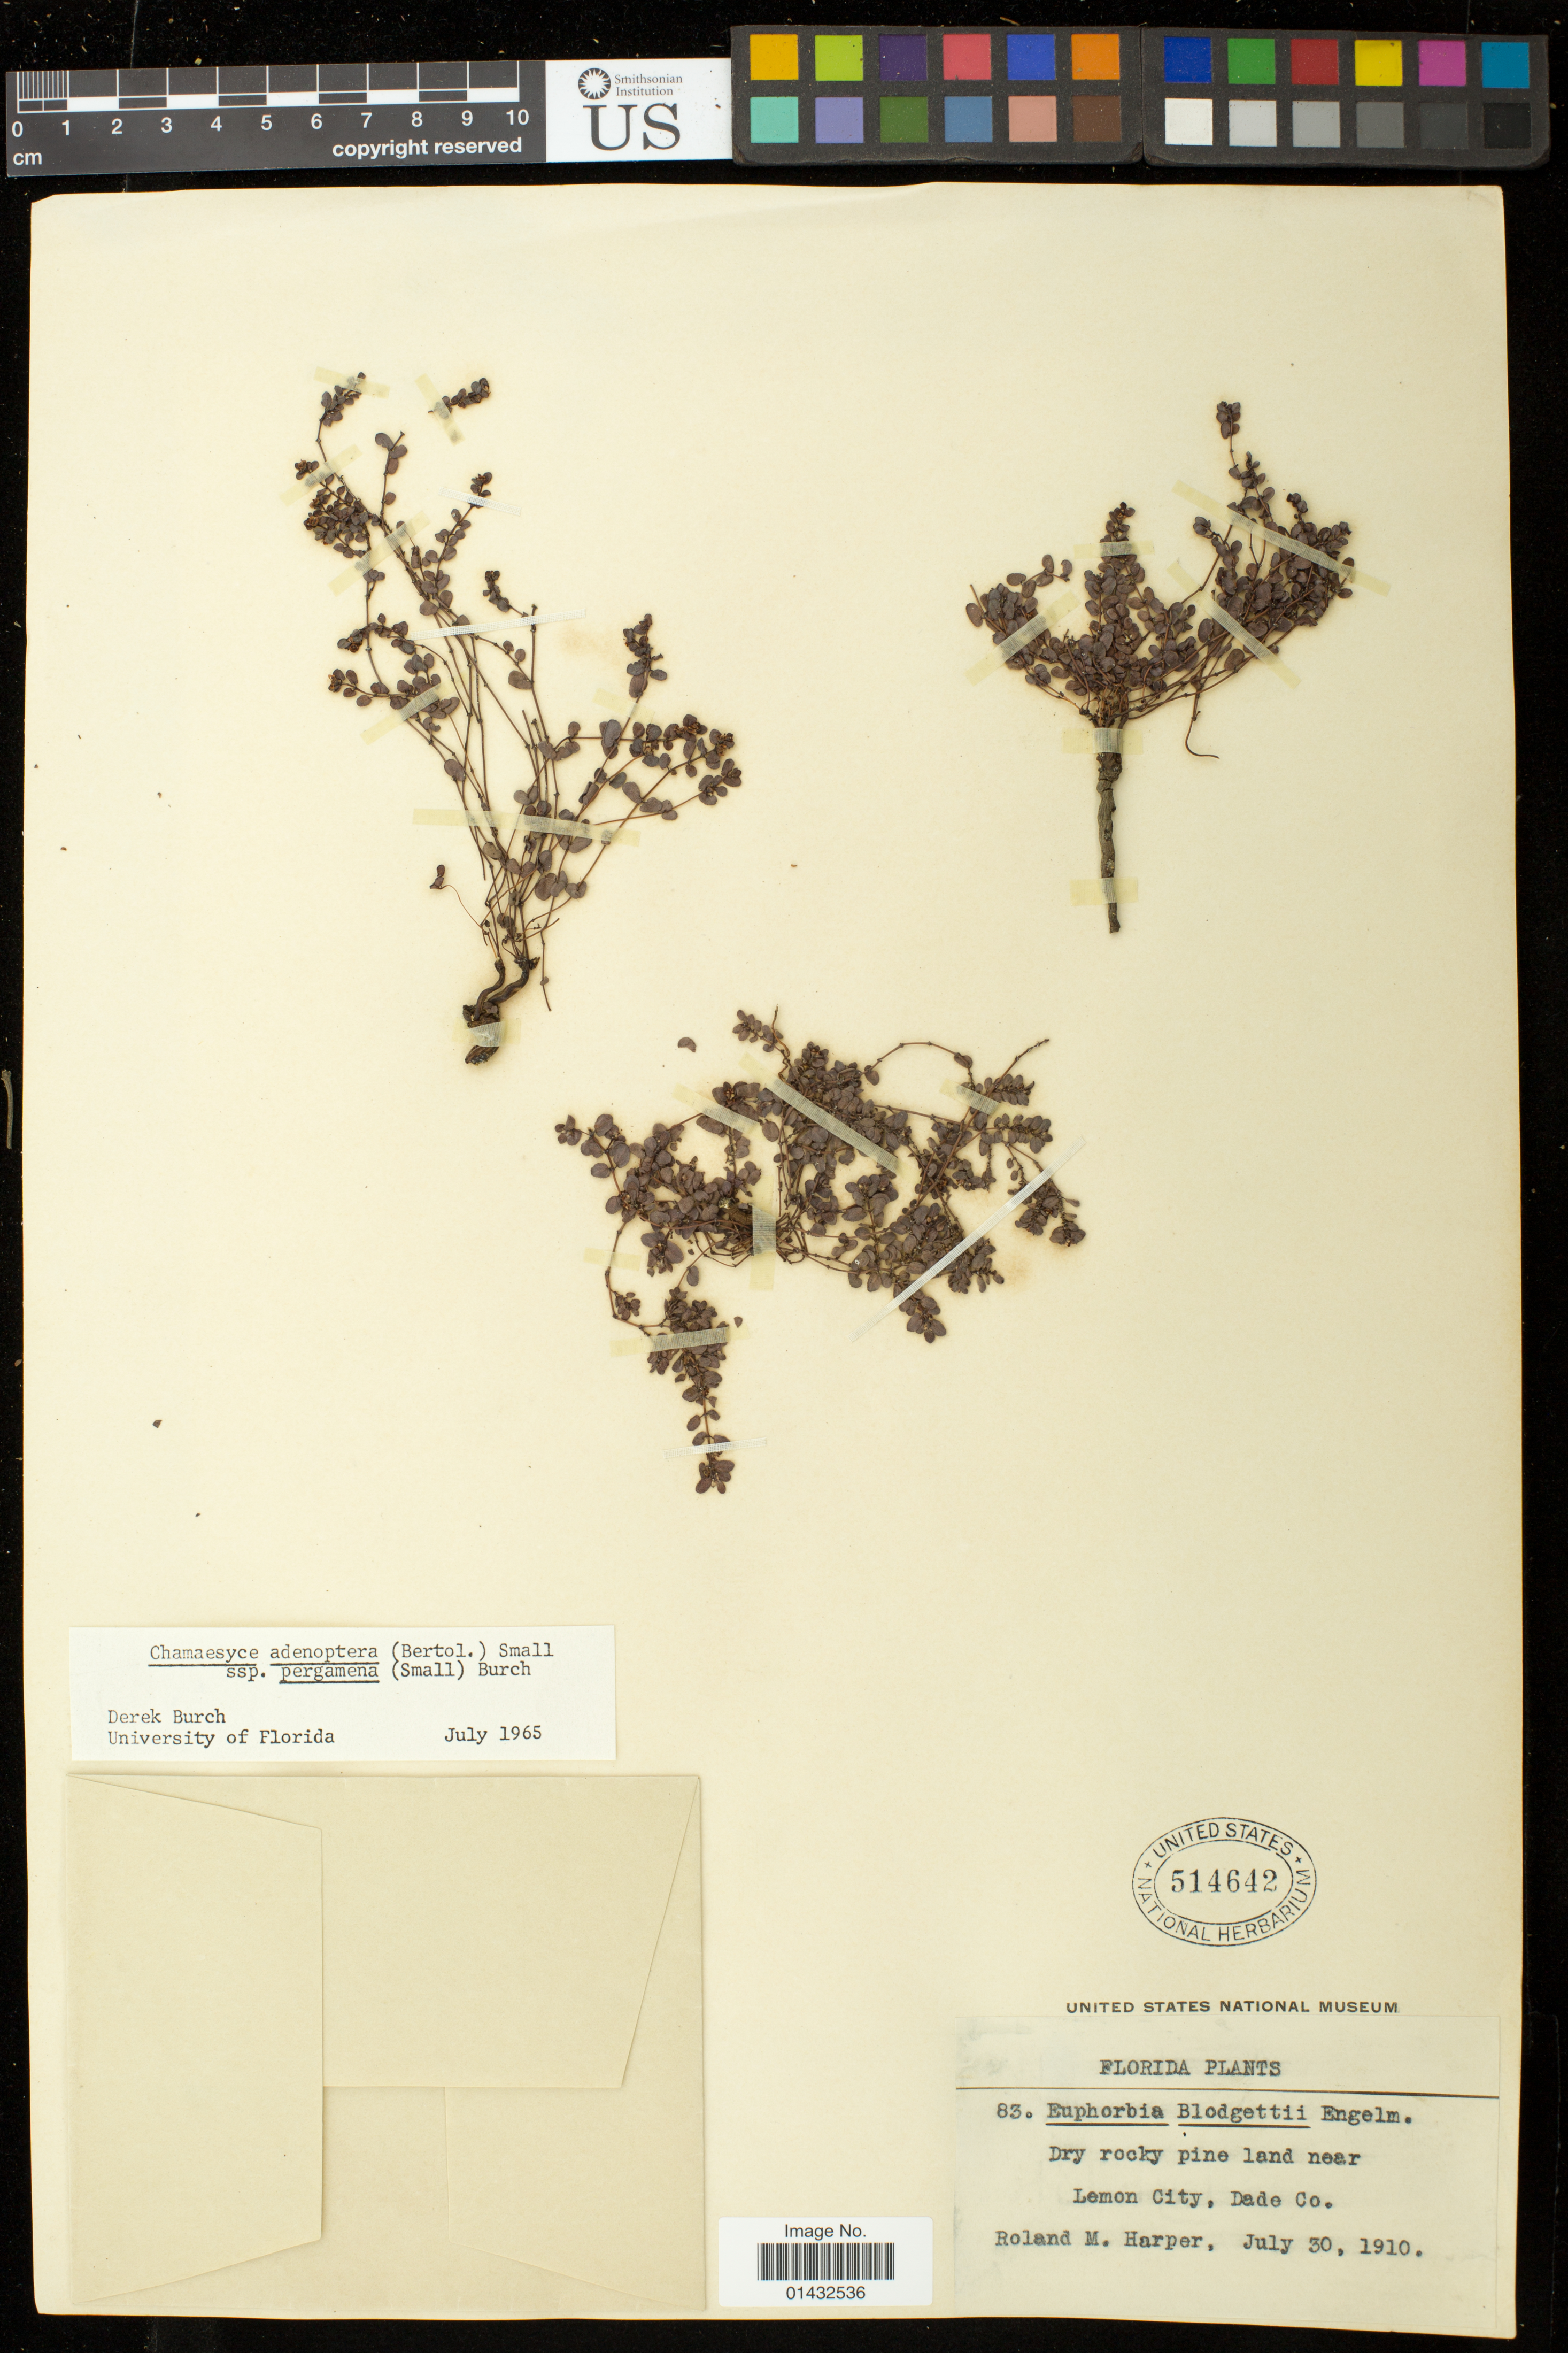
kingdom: Plantae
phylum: Tracheophyta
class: Magnoliopsida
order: Malpighiales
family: Euphorbiaceae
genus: Euphorbia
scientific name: Euphorbia adenoptera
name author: Bertol.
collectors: R. M. Harper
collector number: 83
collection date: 1910-07-30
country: United States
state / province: Florida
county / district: Miami-Dade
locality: Lemon City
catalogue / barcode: US 514642